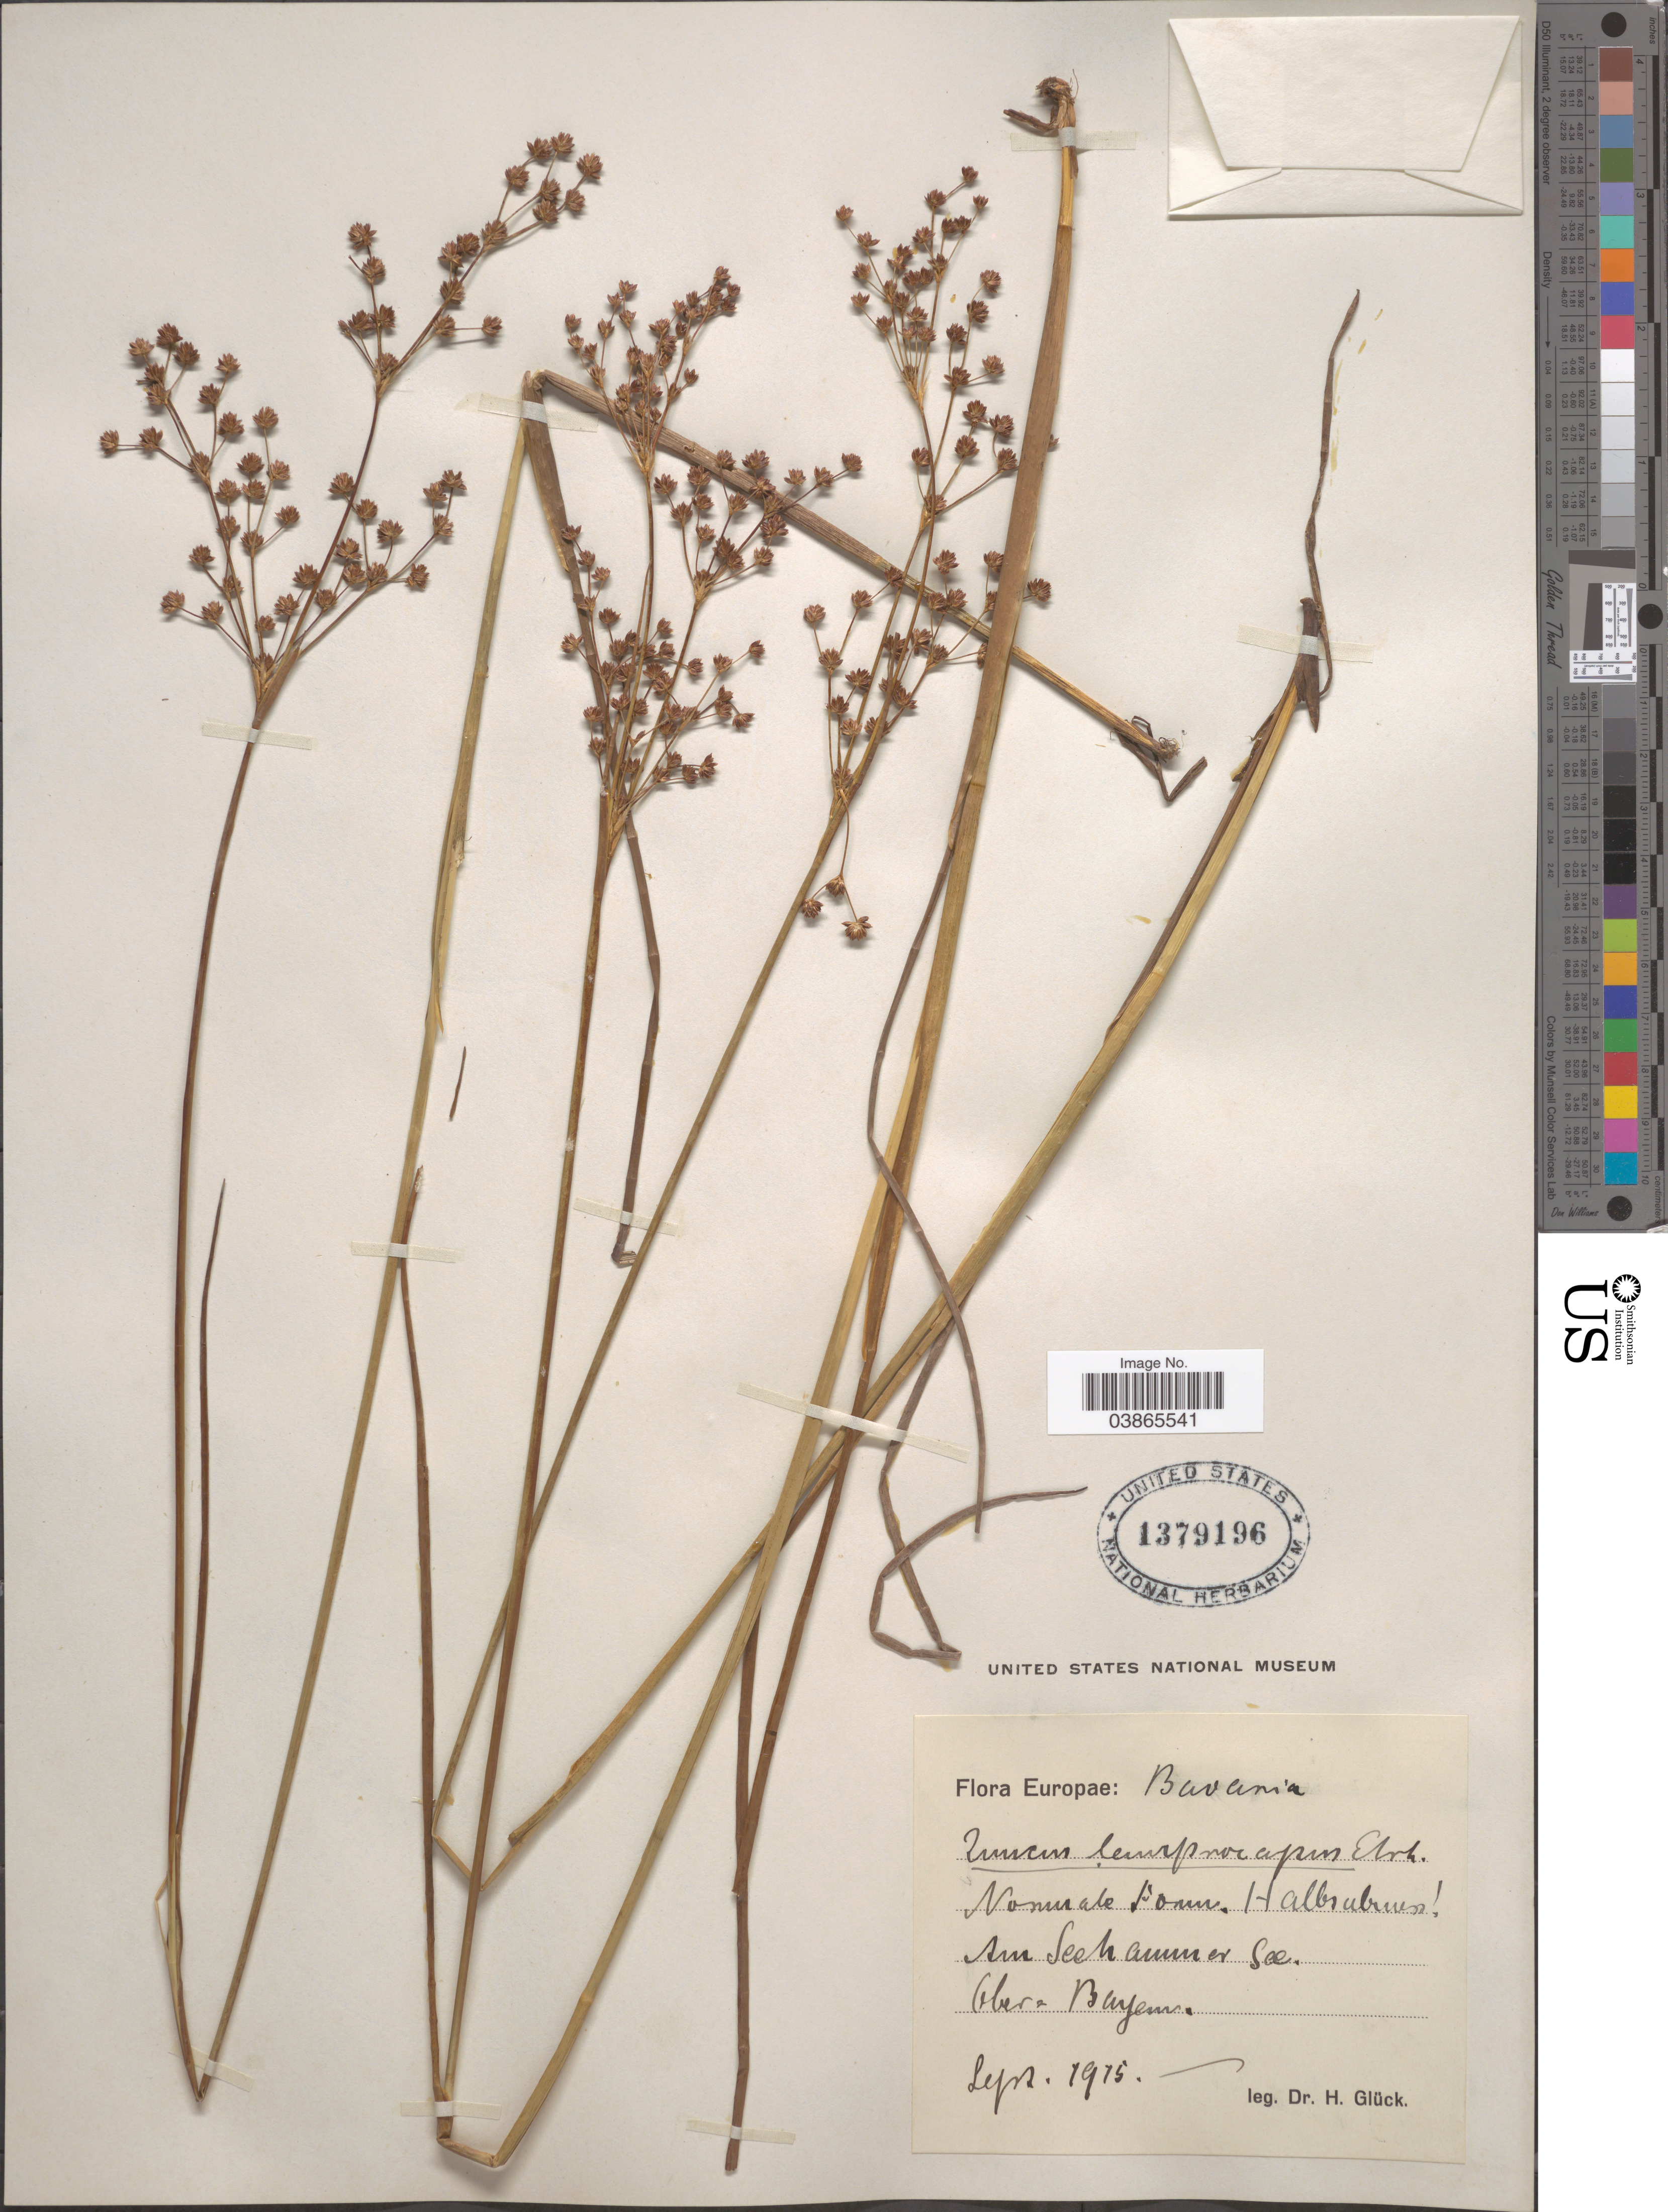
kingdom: Plantae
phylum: Tracheophyta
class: Liliopsida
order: Poales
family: Juncaceae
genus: Juncus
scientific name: Juncus lampocarpus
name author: Ehrh.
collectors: H. Glück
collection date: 1975-09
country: Germany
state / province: Bayern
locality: Bavaria. Am Seehammer See Obere Bayern.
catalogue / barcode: US 1379196